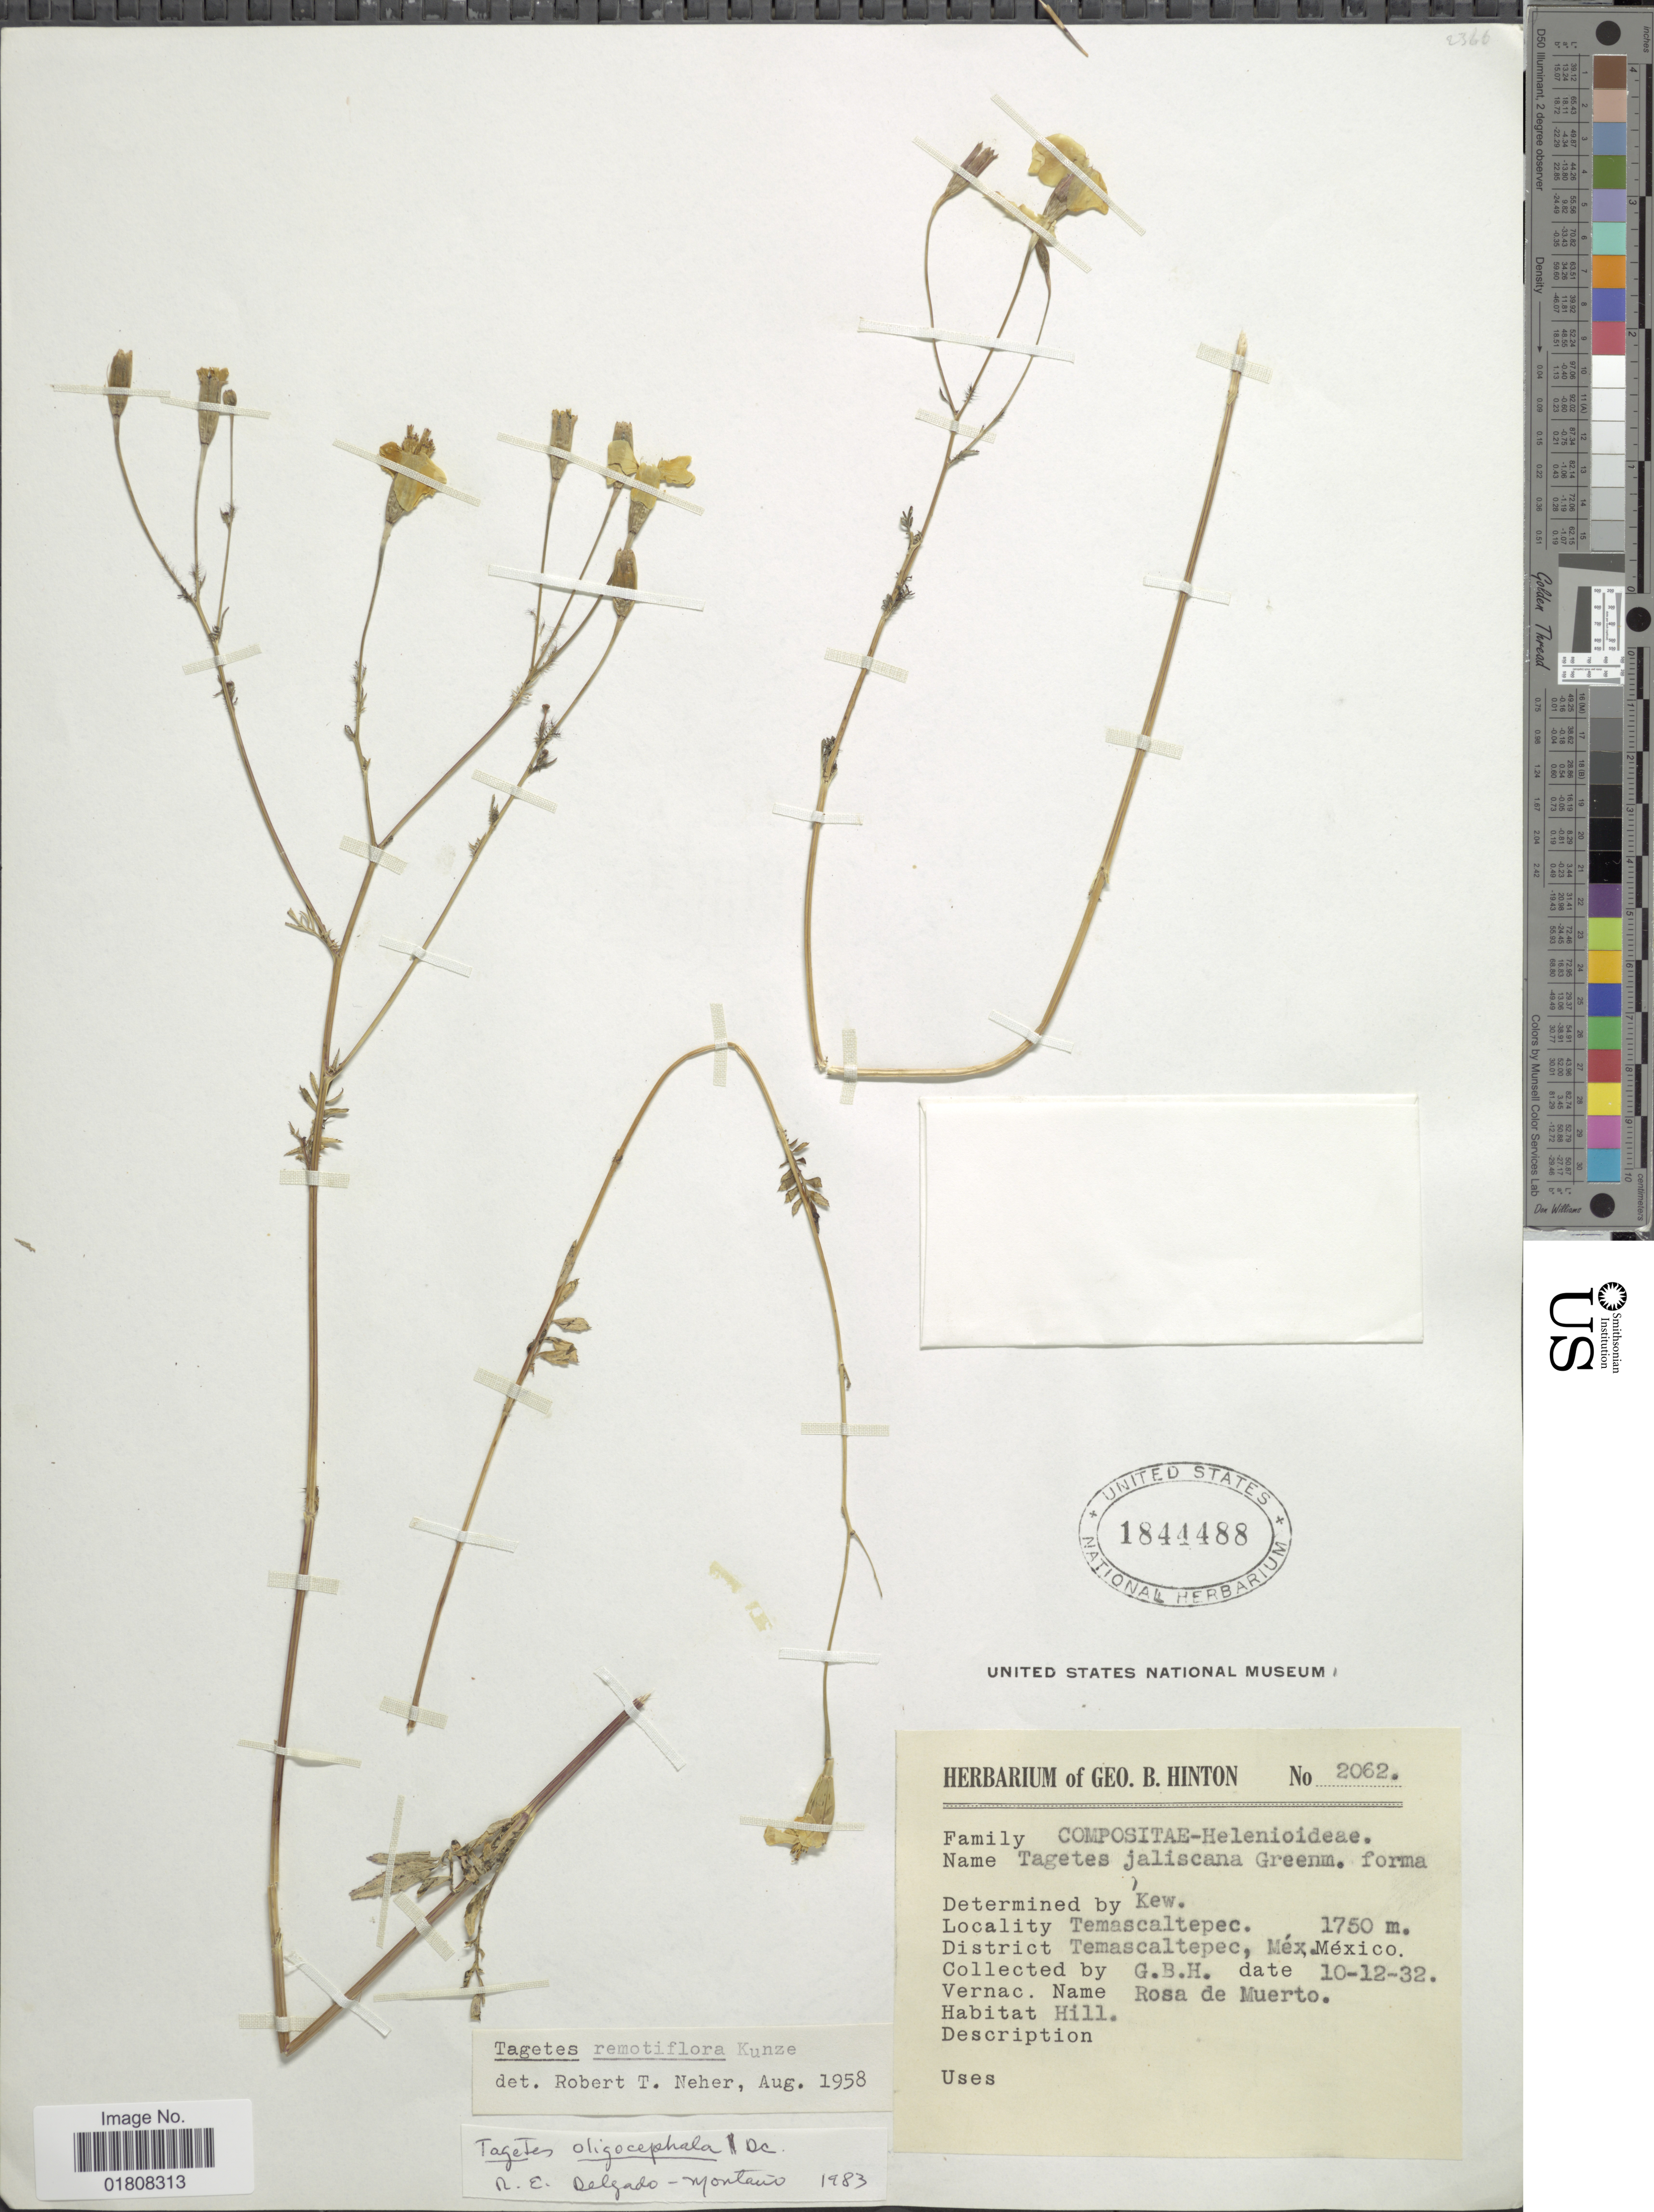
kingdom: Plantae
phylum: Tracheophyta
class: Magnoliopsida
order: Asterales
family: Asteraceae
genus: Tagetes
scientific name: Tagetes oligocephala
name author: DC.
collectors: G. B. Hinton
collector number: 2062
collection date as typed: Transcribed d/m/y: 10/12/32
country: Mexico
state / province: México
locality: Temascaltepec, District Temascaltepec, Mex.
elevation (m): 1750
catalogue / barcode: US 1844488